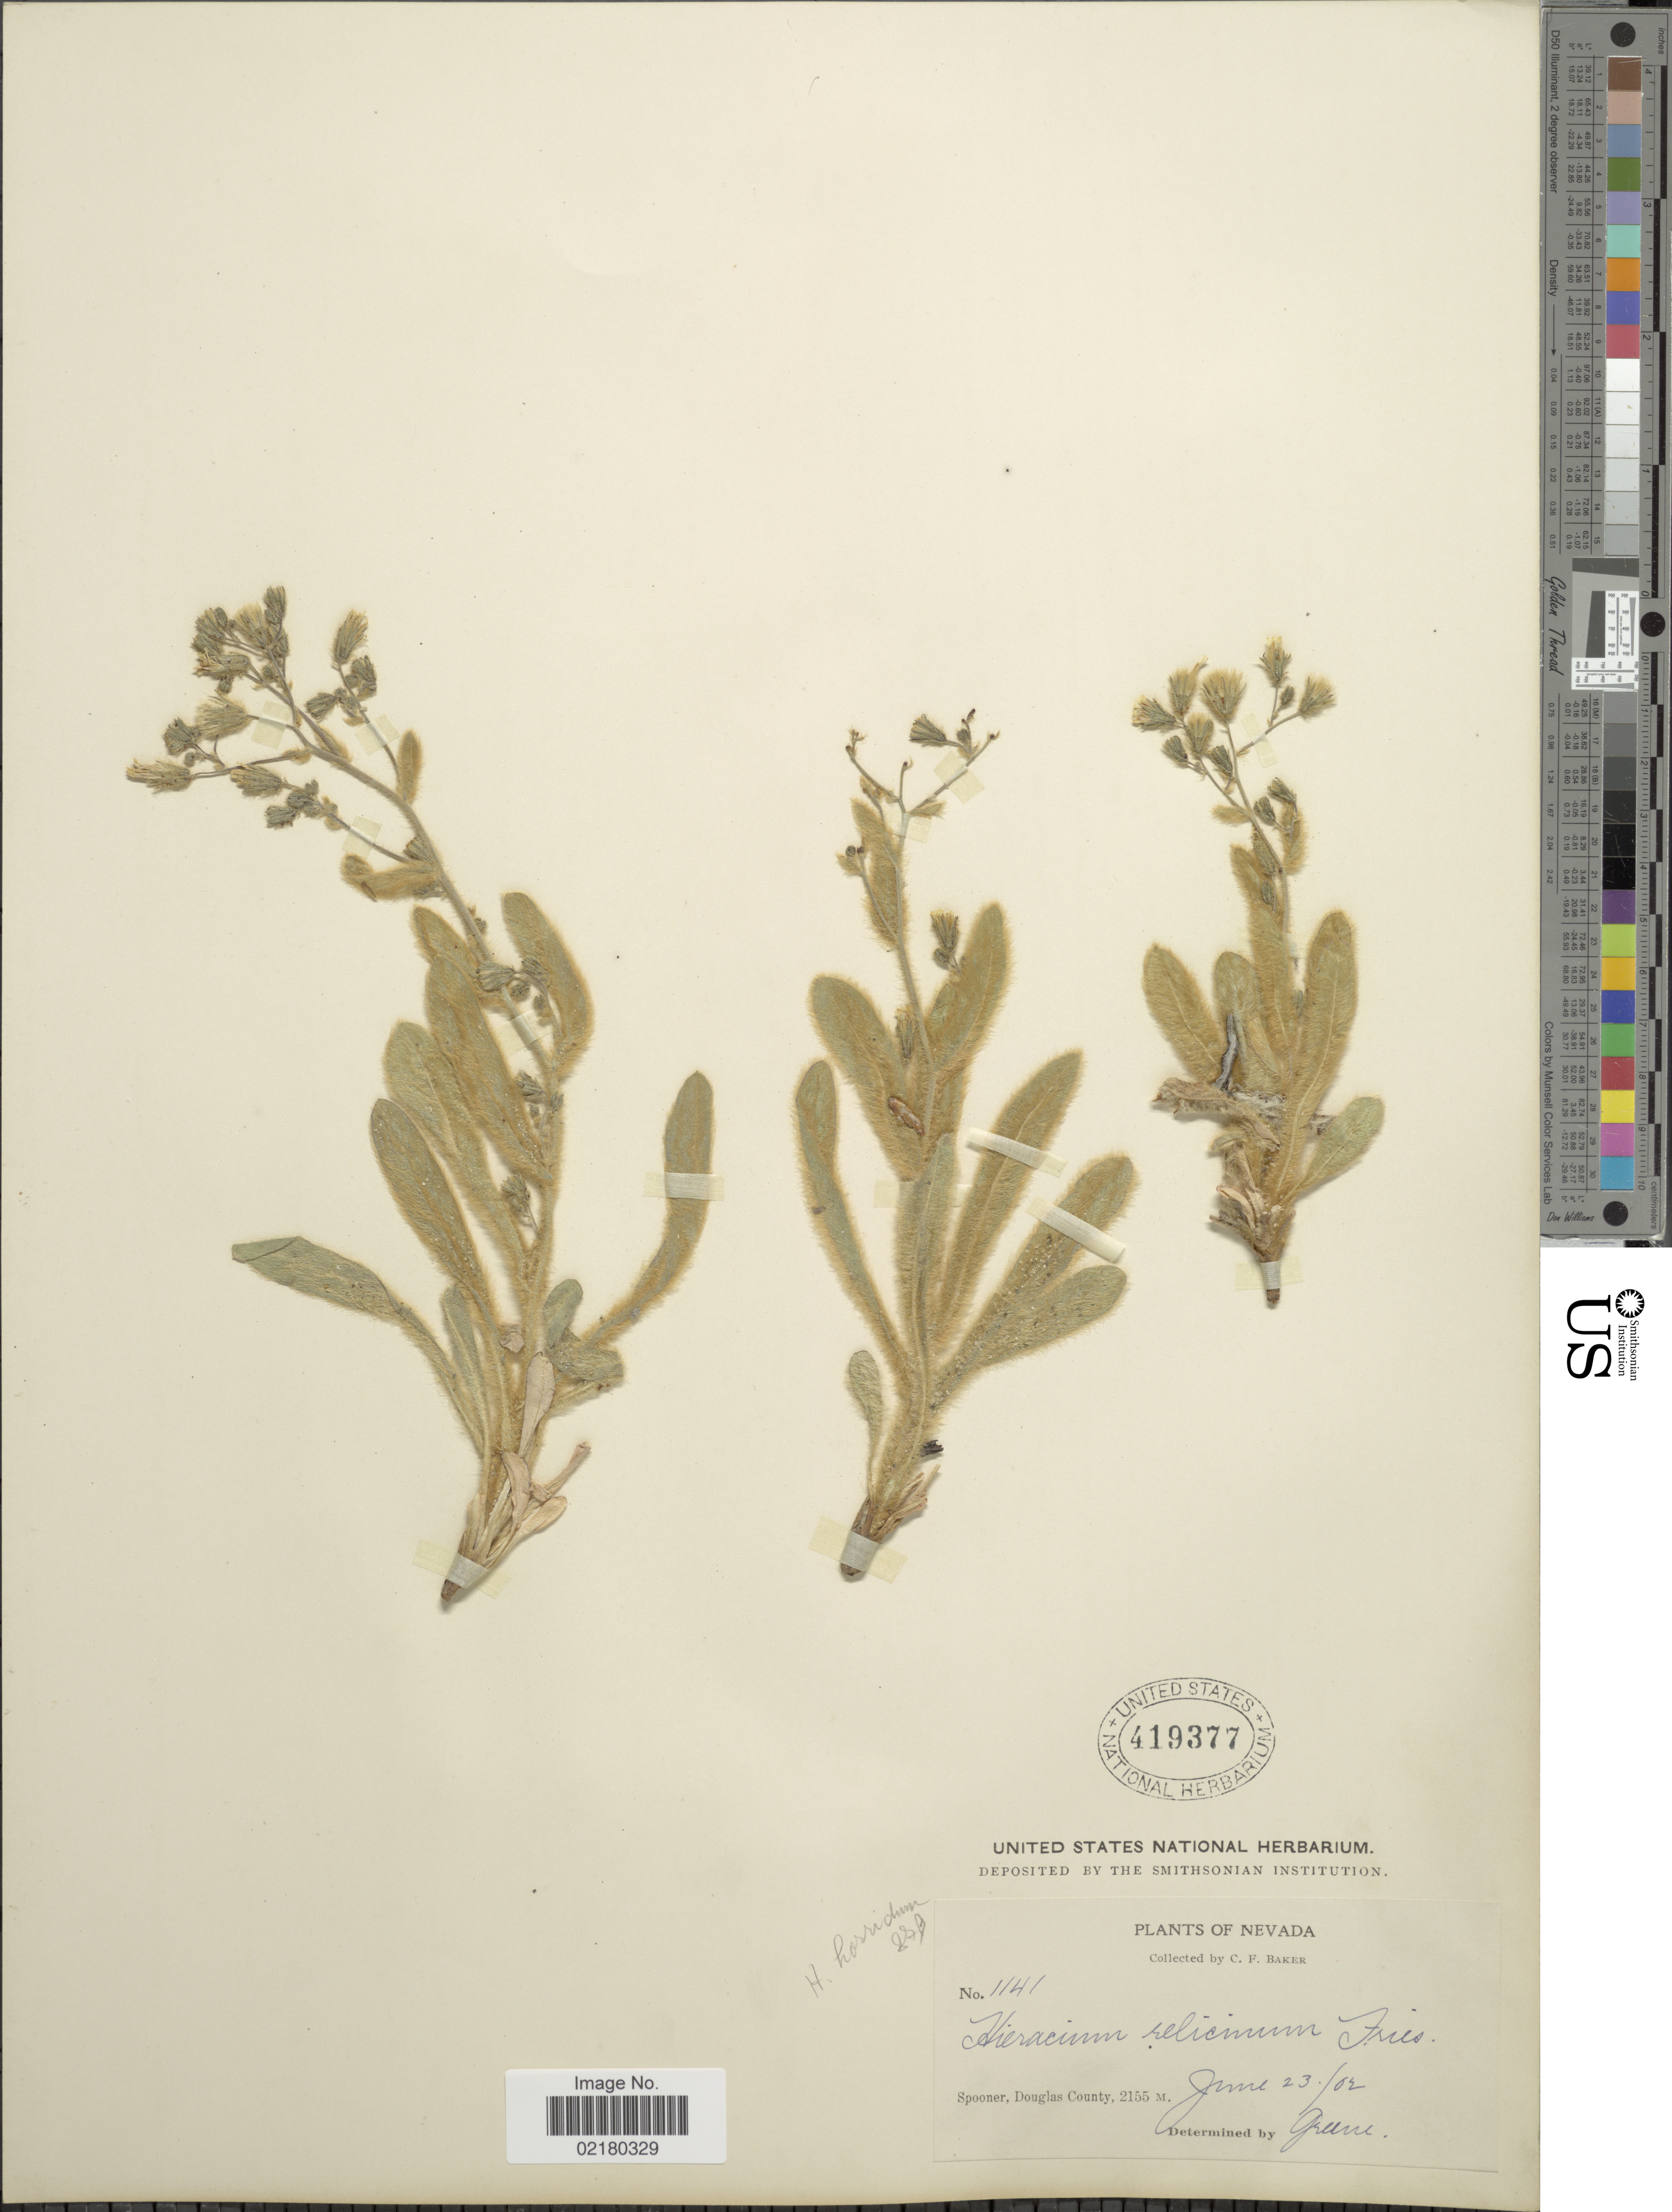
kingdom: Plantae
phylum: Tracheophyta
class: Magnoliopsida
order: Asterales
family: Asteraceae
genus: Hieracium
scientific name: Hieracium horridum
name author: Fr.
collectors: C. F. Baker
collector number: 1141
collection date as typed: Transcribed d/m/y: 23/6/02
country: United States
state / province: Nevada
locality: Spooner, Douglas County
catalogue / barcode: US 419377